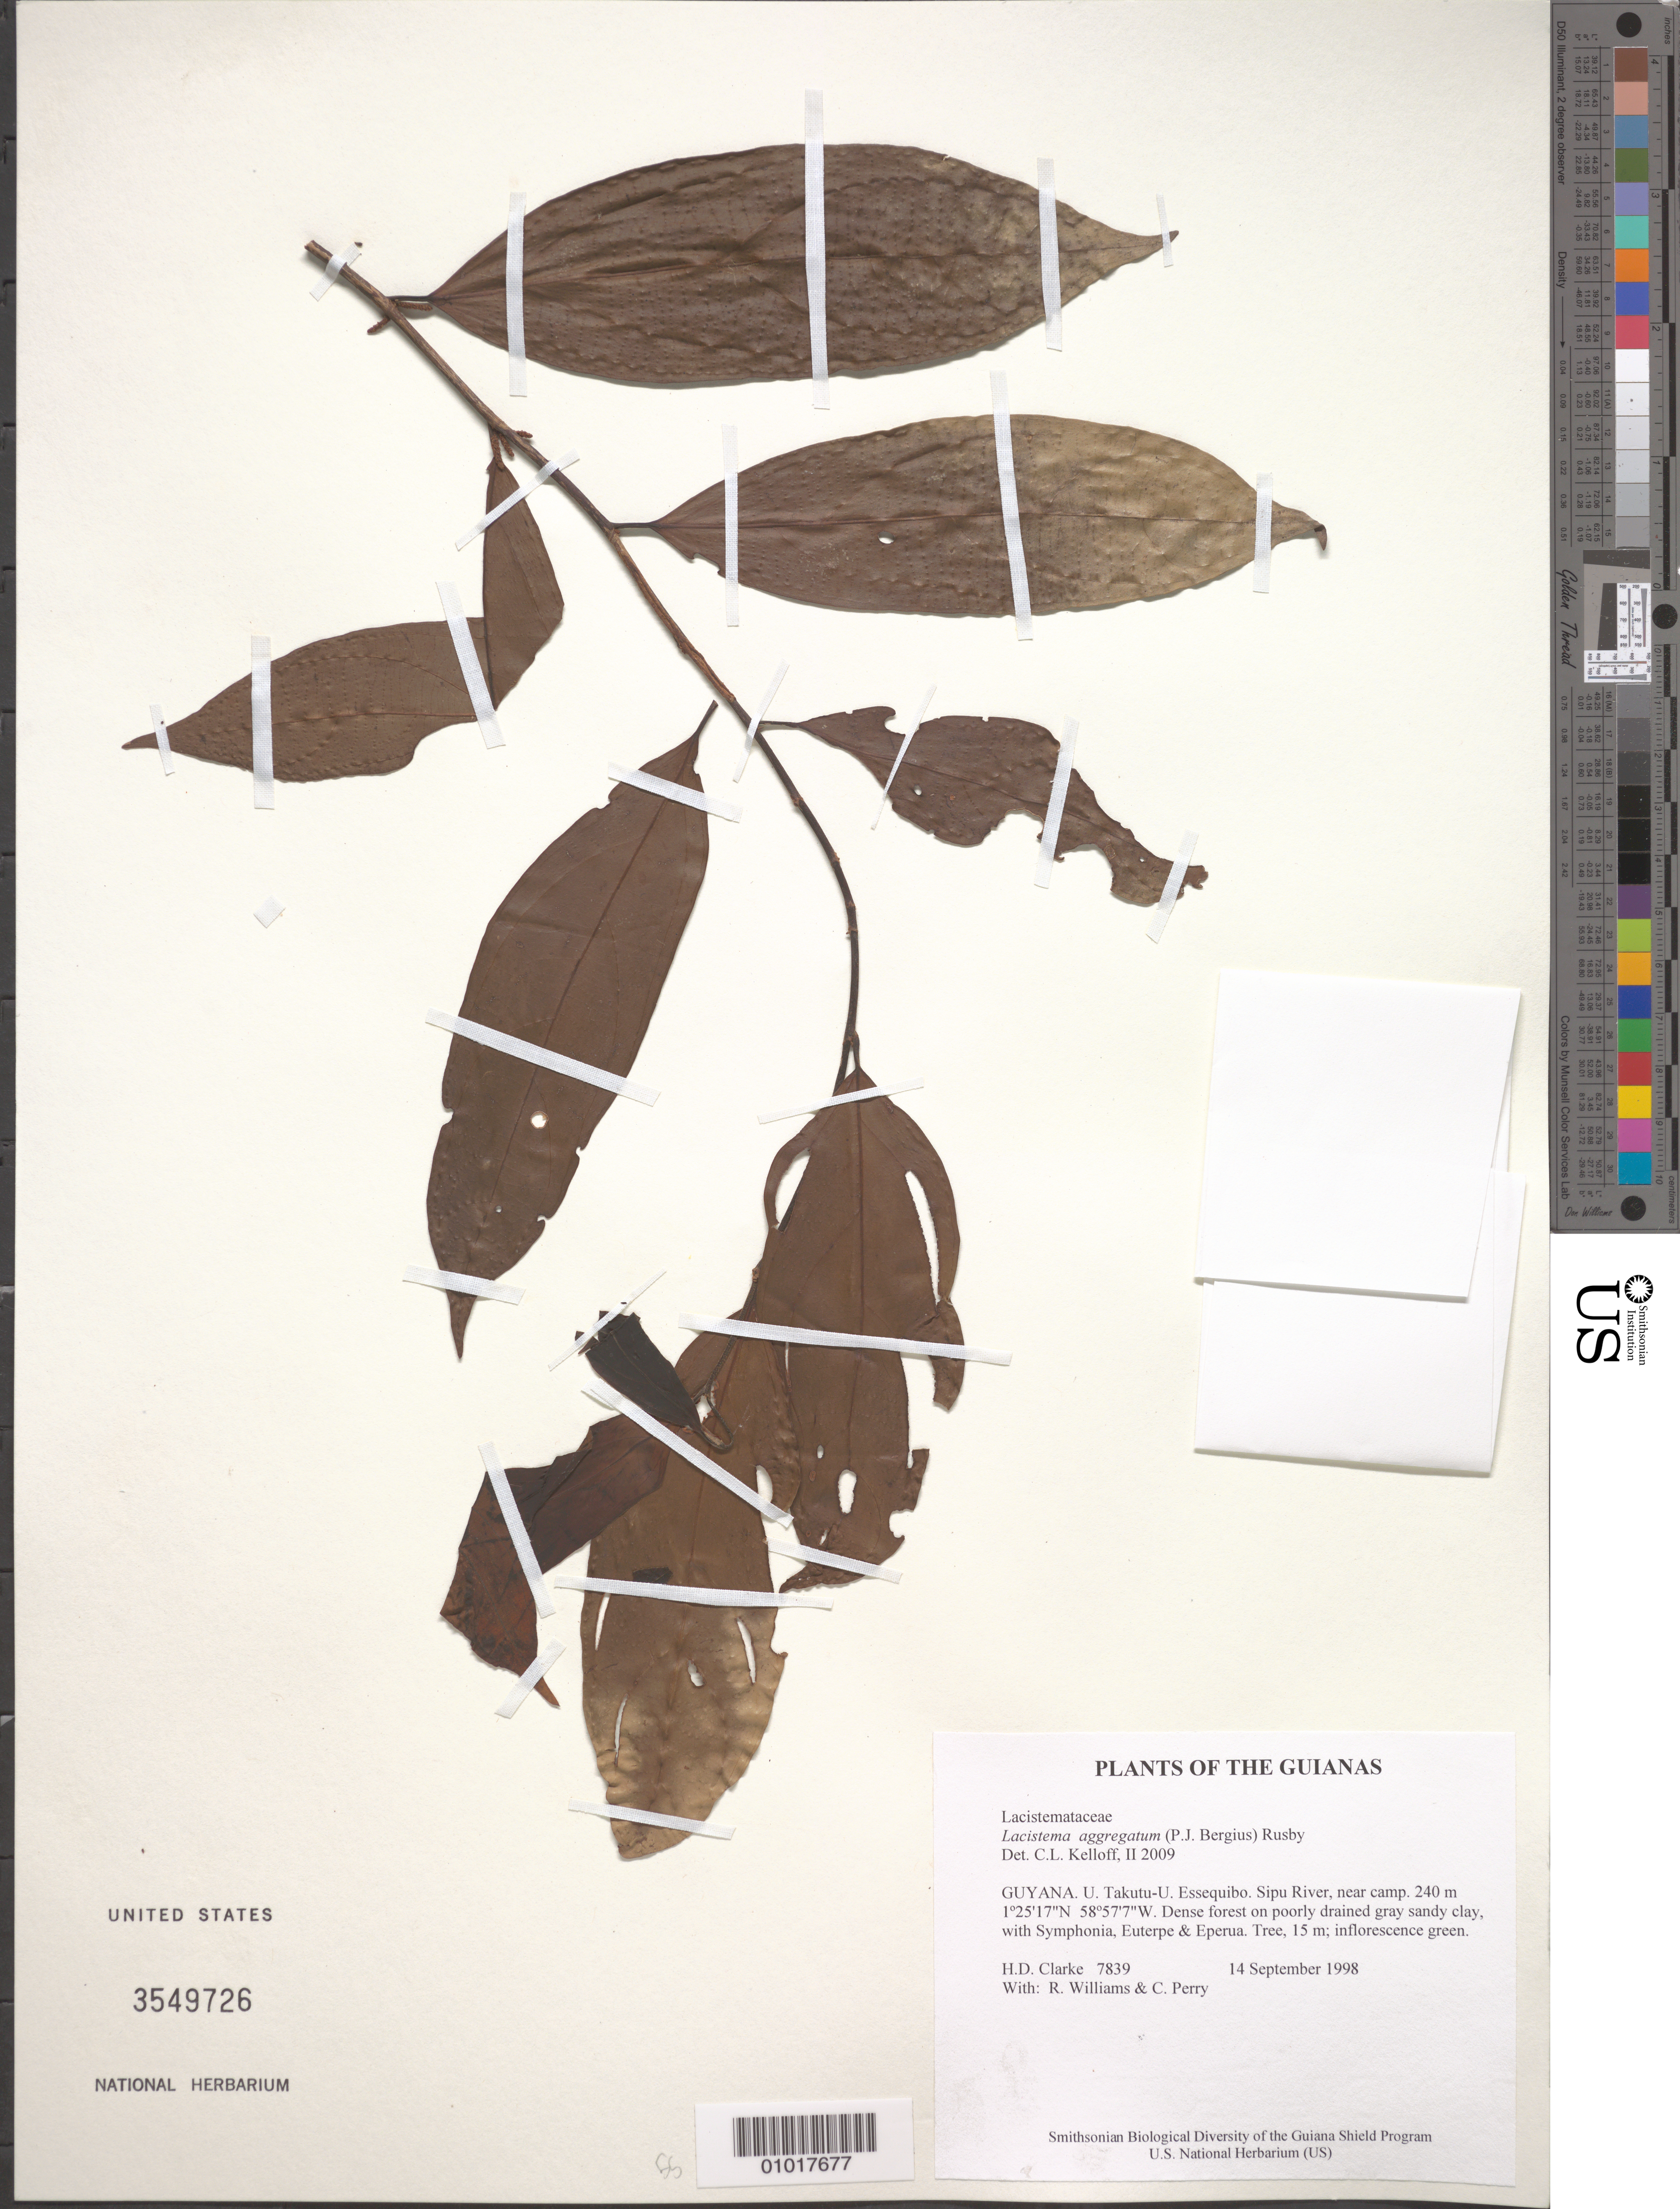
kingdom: Plantae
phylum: Tracheophyta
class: Magnoliopsida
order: Malpighiales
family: Lacistemataceae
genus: Lacistema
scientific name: Lacistema aggregatum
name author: (P.J. Bergius) Rusby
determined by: Kelloff, Carol L., (US), Smithsonian Institution - National Museum of Natural History (UNITED STATES)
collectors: H. D. Clarke, R. Williams & C. Perry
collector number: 7839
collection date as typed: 14 September 1998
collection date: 1998-09-14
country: Guyana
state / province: U. Takutu-U. Essequibo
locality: Sipu River, near camp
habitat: Dense forest on poorly drained gray sandy clay, with Symphonia, Euterpe & Eperua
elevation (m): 240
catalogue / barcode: US 3549726